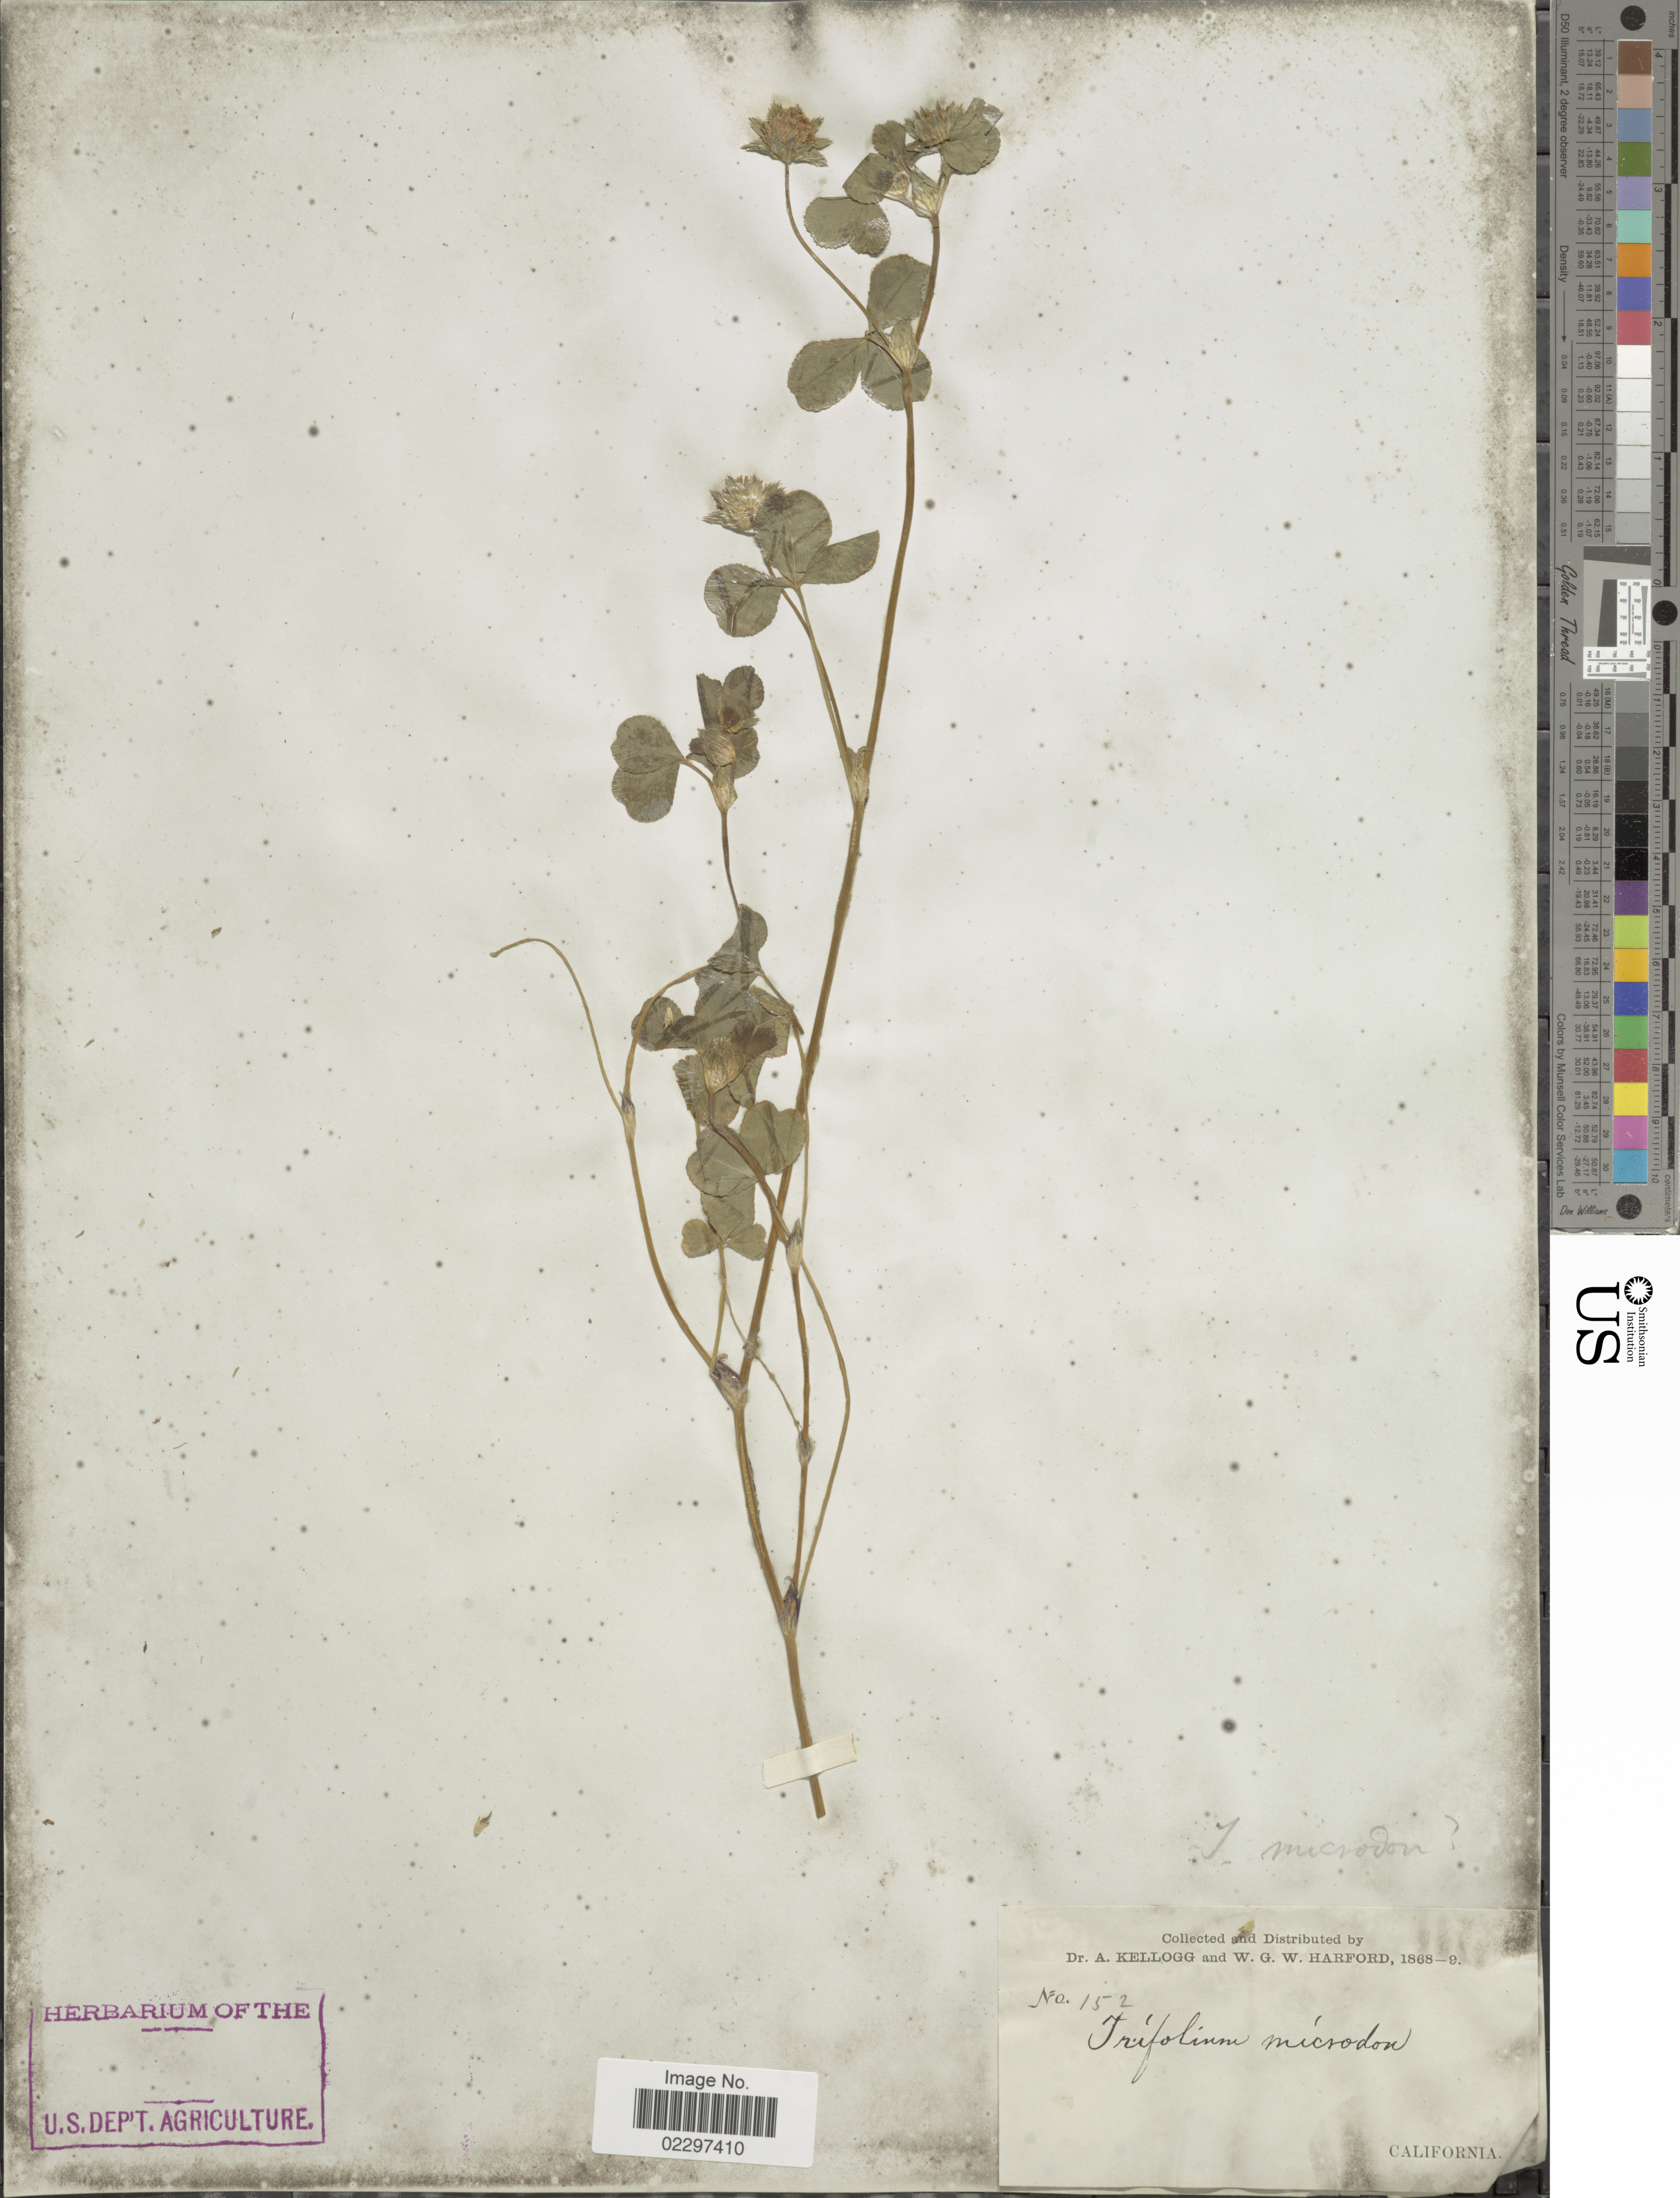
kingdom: Plantae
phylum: Tracheophyta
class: Magnoliopsida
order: Fabales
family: Fabaceae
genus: Trifolium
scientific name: Trifolium microdon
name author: Hook. & Arn.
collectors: A. Kellogg & W. G. W. Harford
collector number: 152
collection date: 1868/1869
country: United States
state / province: California